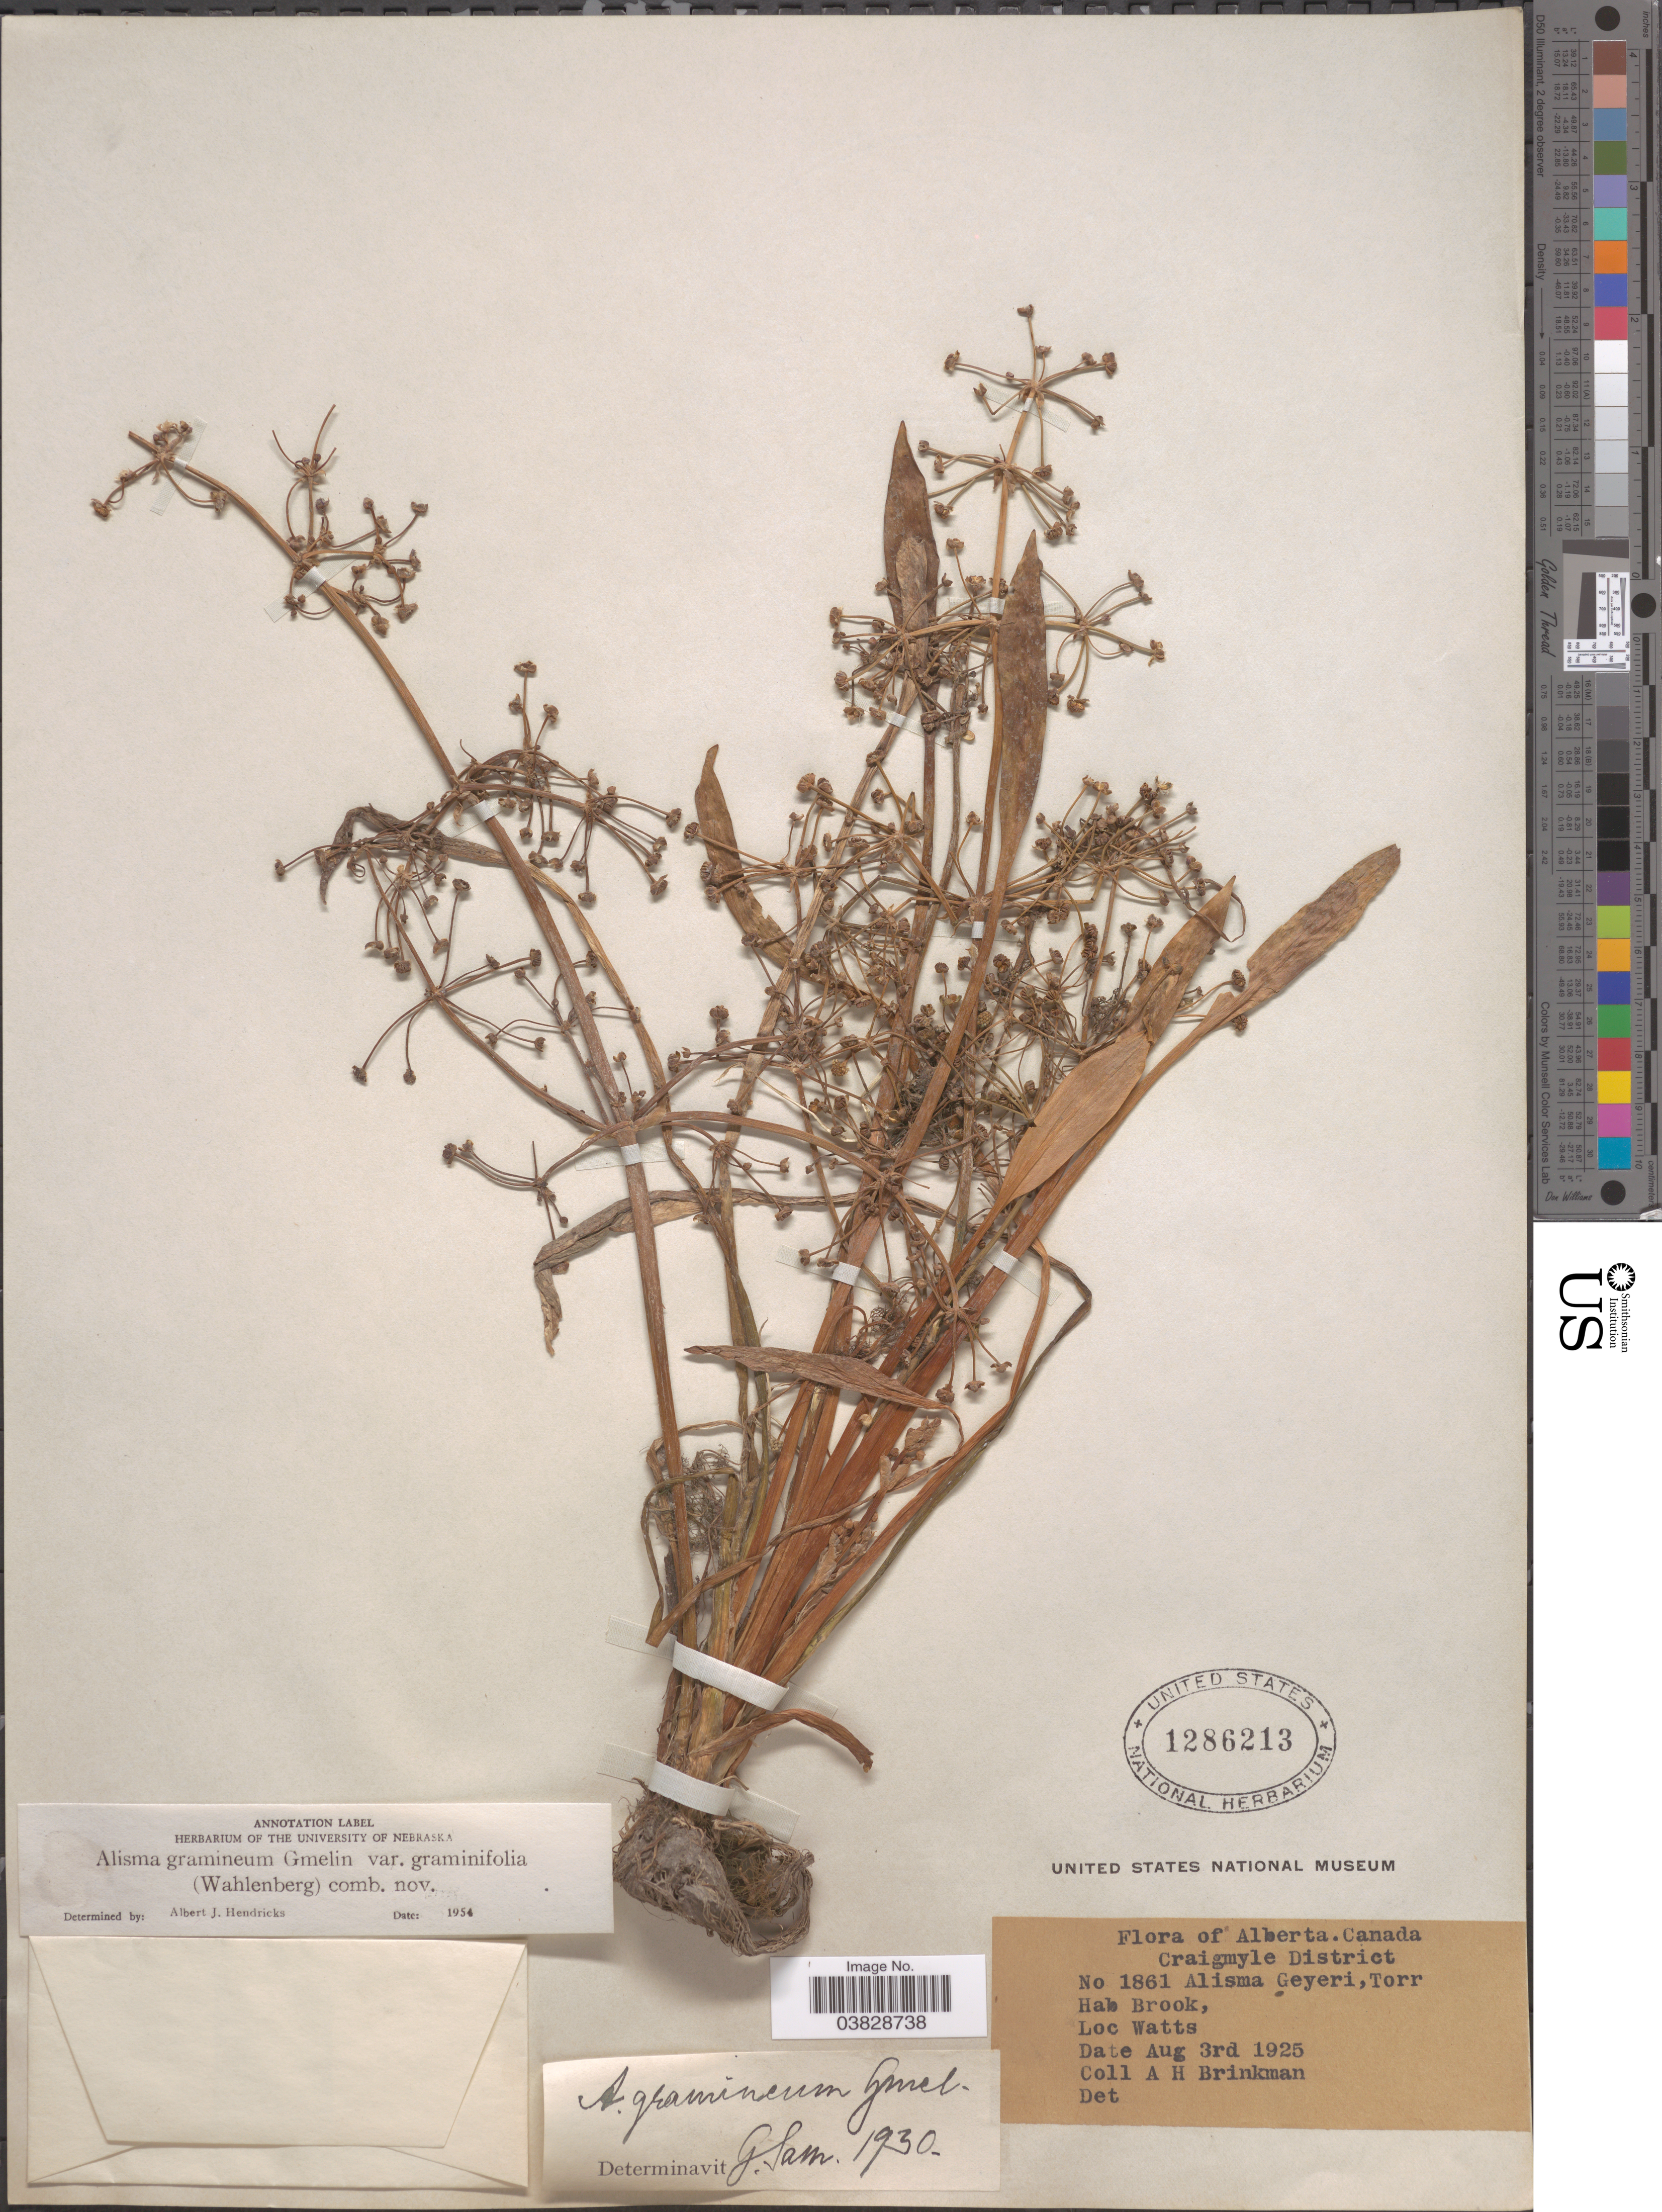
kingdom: Plantae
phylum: Tracheophyta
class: Liliopsida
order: Alismatales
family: Alismataceae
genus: Alisma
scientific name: Alisma gramineum var. graminifolia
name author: (Wahlenb.) A.J.Hendricks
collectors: A. Brinkman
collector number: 1861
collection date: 1925-08-03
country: Canada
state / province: Alberta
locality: Craigmyle District. Brook, Watts.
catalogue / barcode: US 1286213